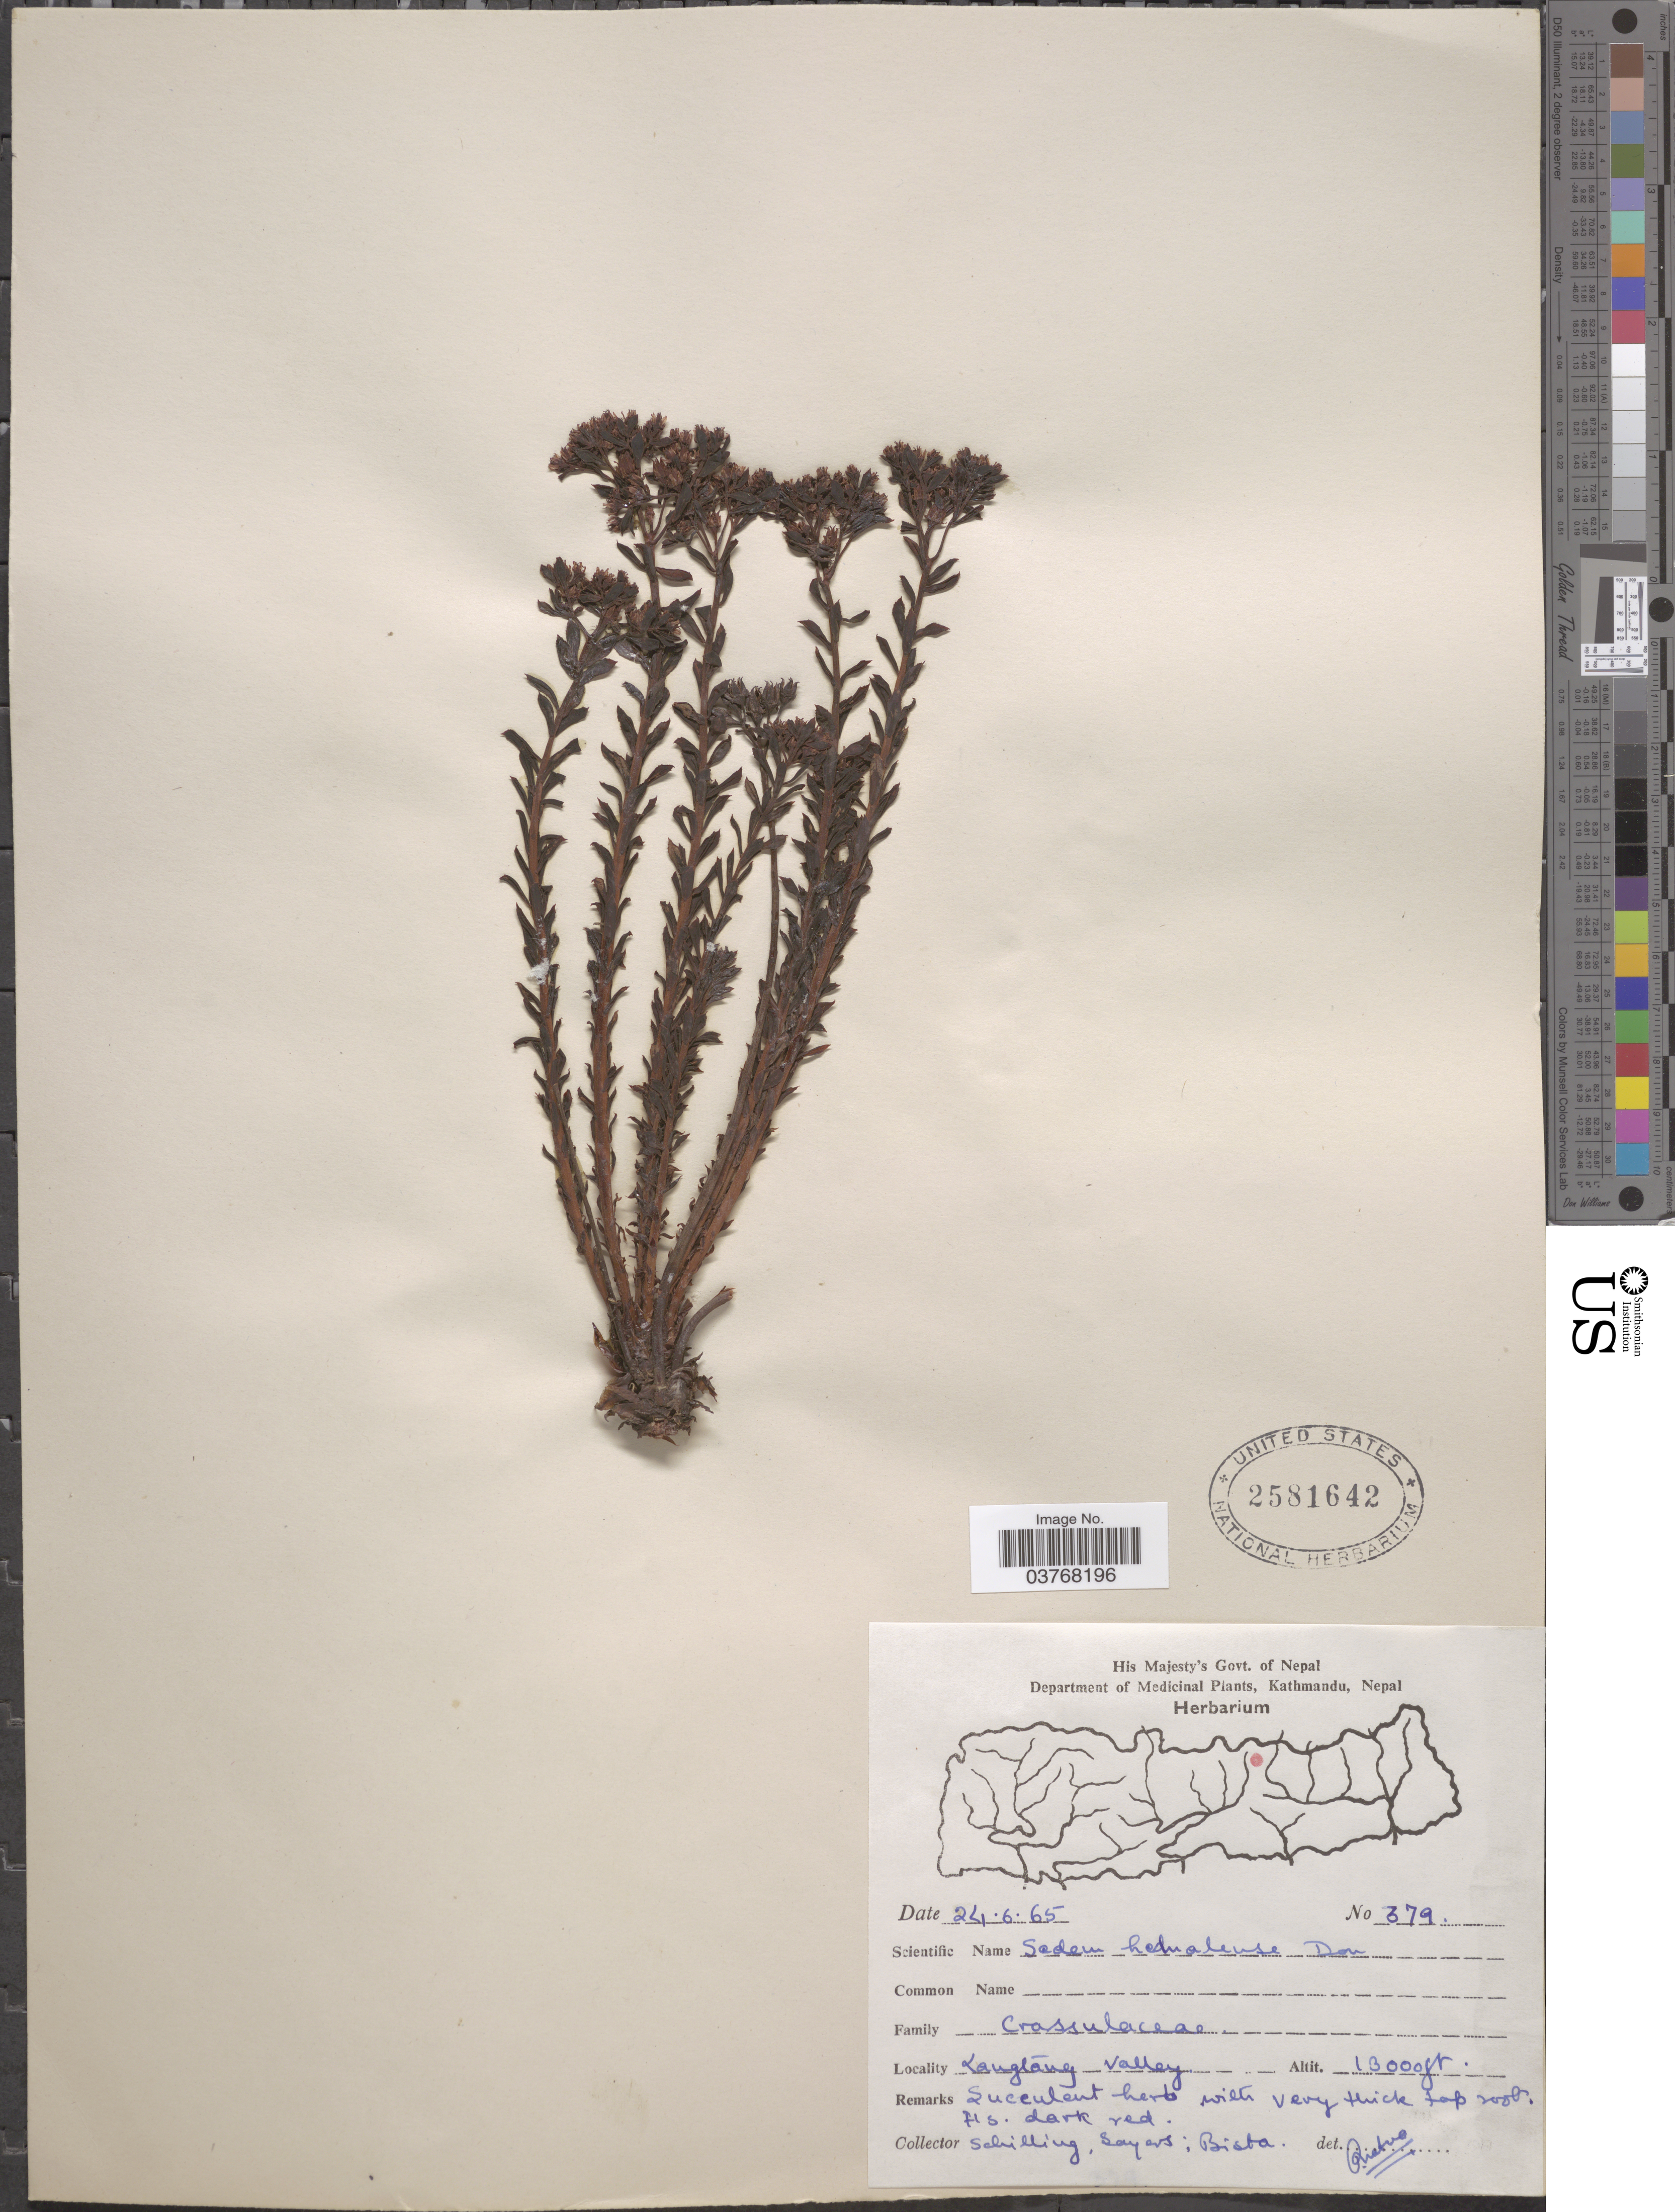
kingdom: Plantae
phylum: Tracheophyta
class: Magnoliopsida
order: Saxifragales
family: Crassulaceae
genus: Rhodiola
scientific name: Rhodiola himalensis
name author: (D. Don) S.H. Fu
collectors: Schilling, --, -. Sayers & -. Bista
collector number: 379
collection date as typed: Transcribed d/m/y: 24/6/65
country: Nepal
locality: Langtang Valley.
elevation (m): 3962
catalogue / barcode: US 2581642